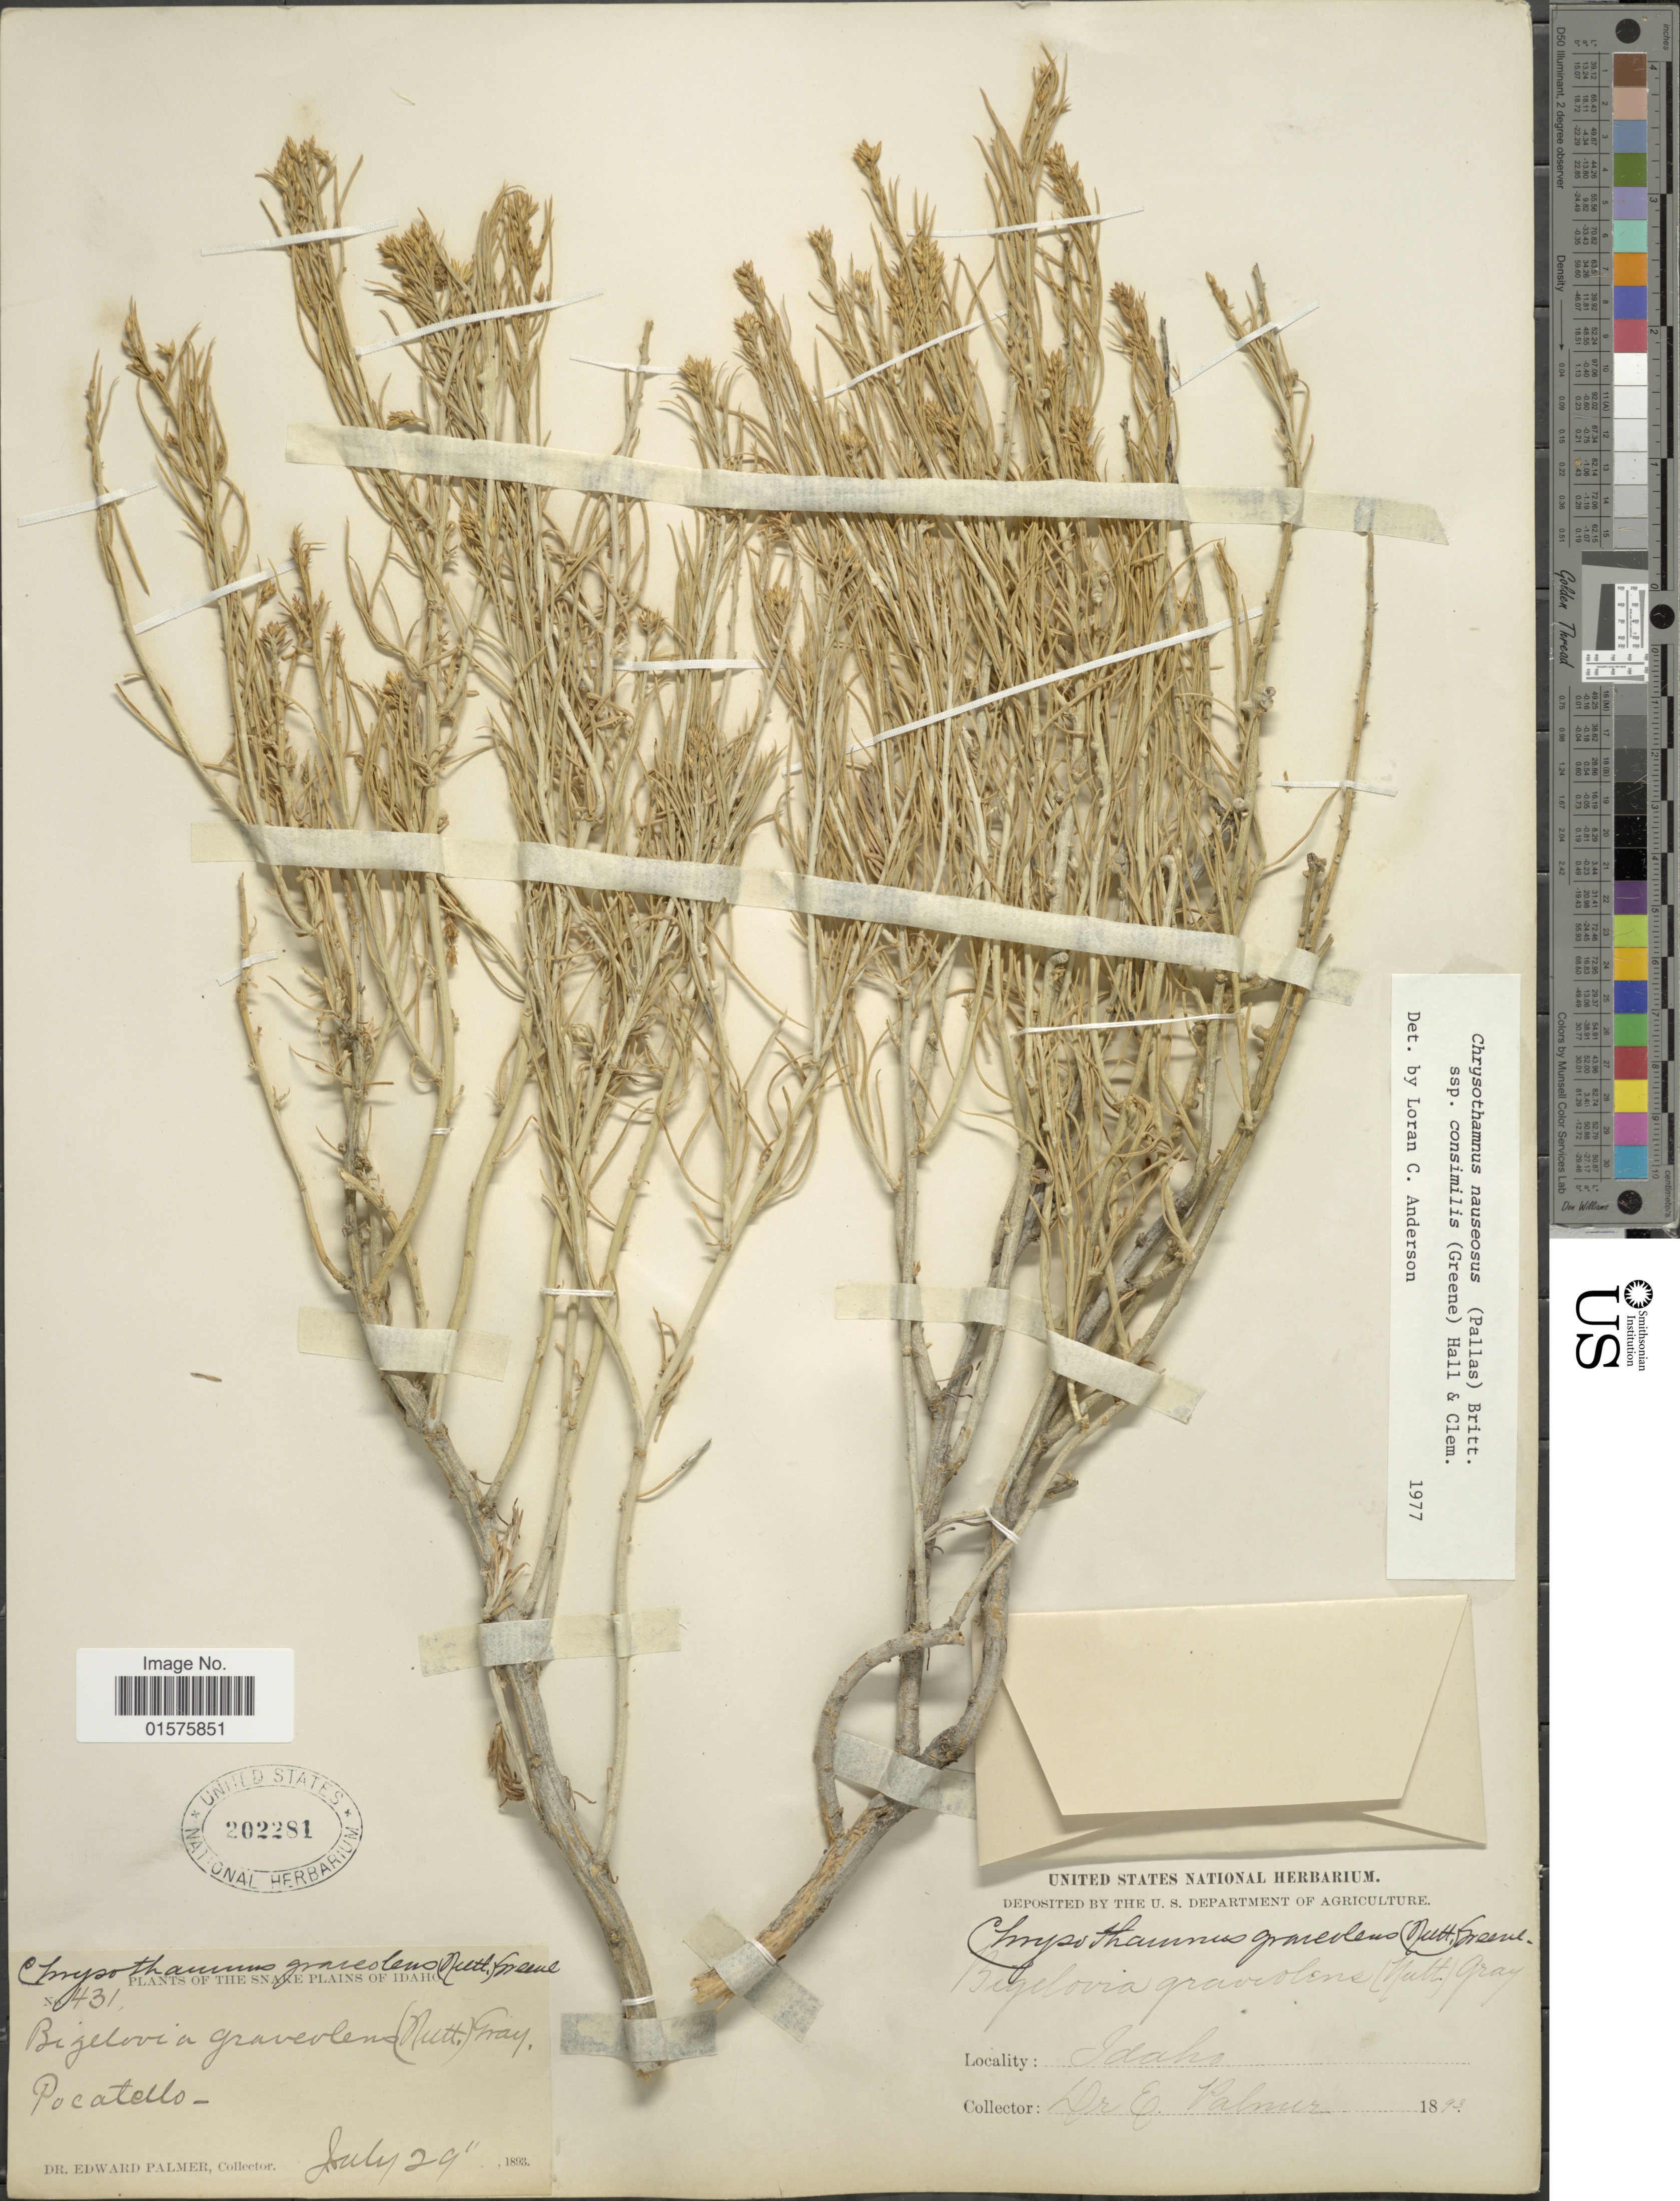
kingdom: Plantae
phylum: Tracheophyta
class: Magnoliopsida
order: Asterales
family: Asteraceae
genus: Ericameria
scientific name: Ericameria nauseosa var. oreophila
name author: (A. Nelson) G.L. Nesom & G.I. Baird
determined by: Urbatsch, Lowell E., Curator (LSU), Louisiana State University (UNITED STATES)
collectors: E. Palmer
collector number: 431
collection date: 1893-07-29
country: United States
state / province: Idaho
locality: Pocatello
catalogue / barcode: US 202281